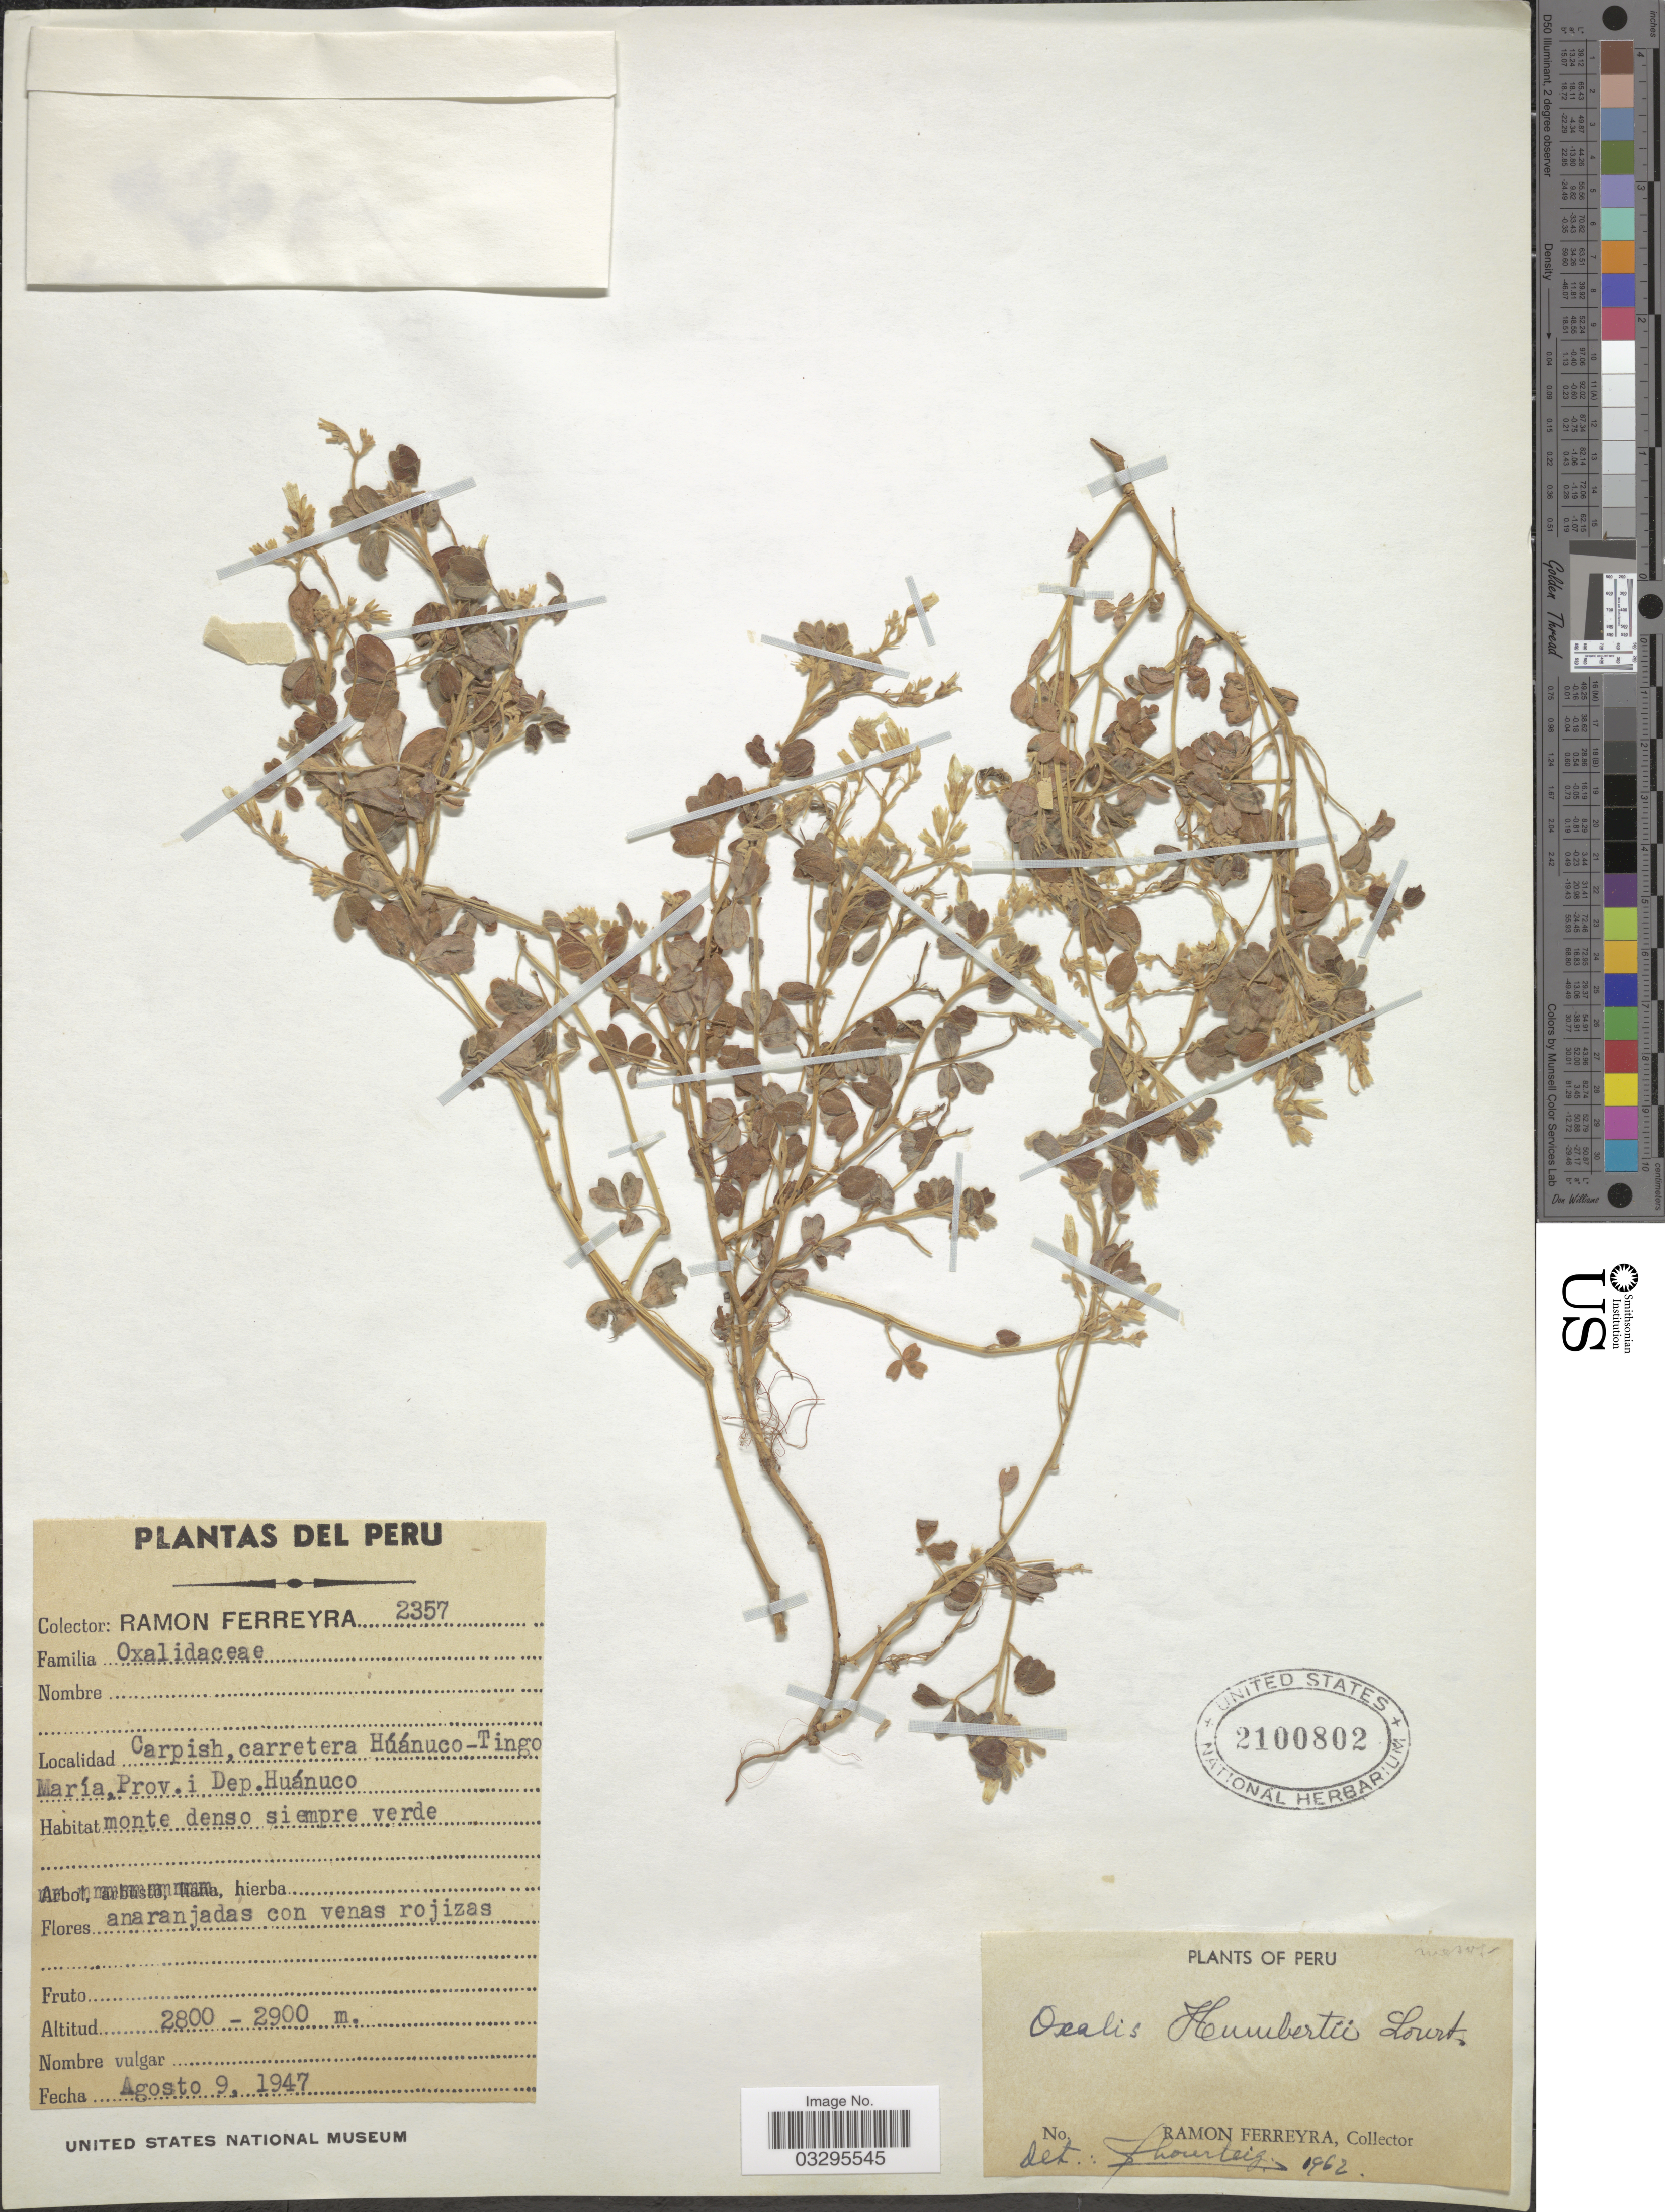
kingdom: Plantae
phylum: Tracheophyta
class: Magnoliopsida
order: Oxalidales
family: Oxalidaceae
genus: Oxalis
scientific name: Oxalis humbertii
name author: Lourteig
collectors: R. A. Ferreyra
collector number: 2357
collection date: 1947-08-09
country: Peru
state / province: Huánuco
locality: Carpish, carretera Huánuco-Tingo María, Prov. i Dep. Huánuco.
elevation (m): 2800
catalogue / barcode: US 2100802